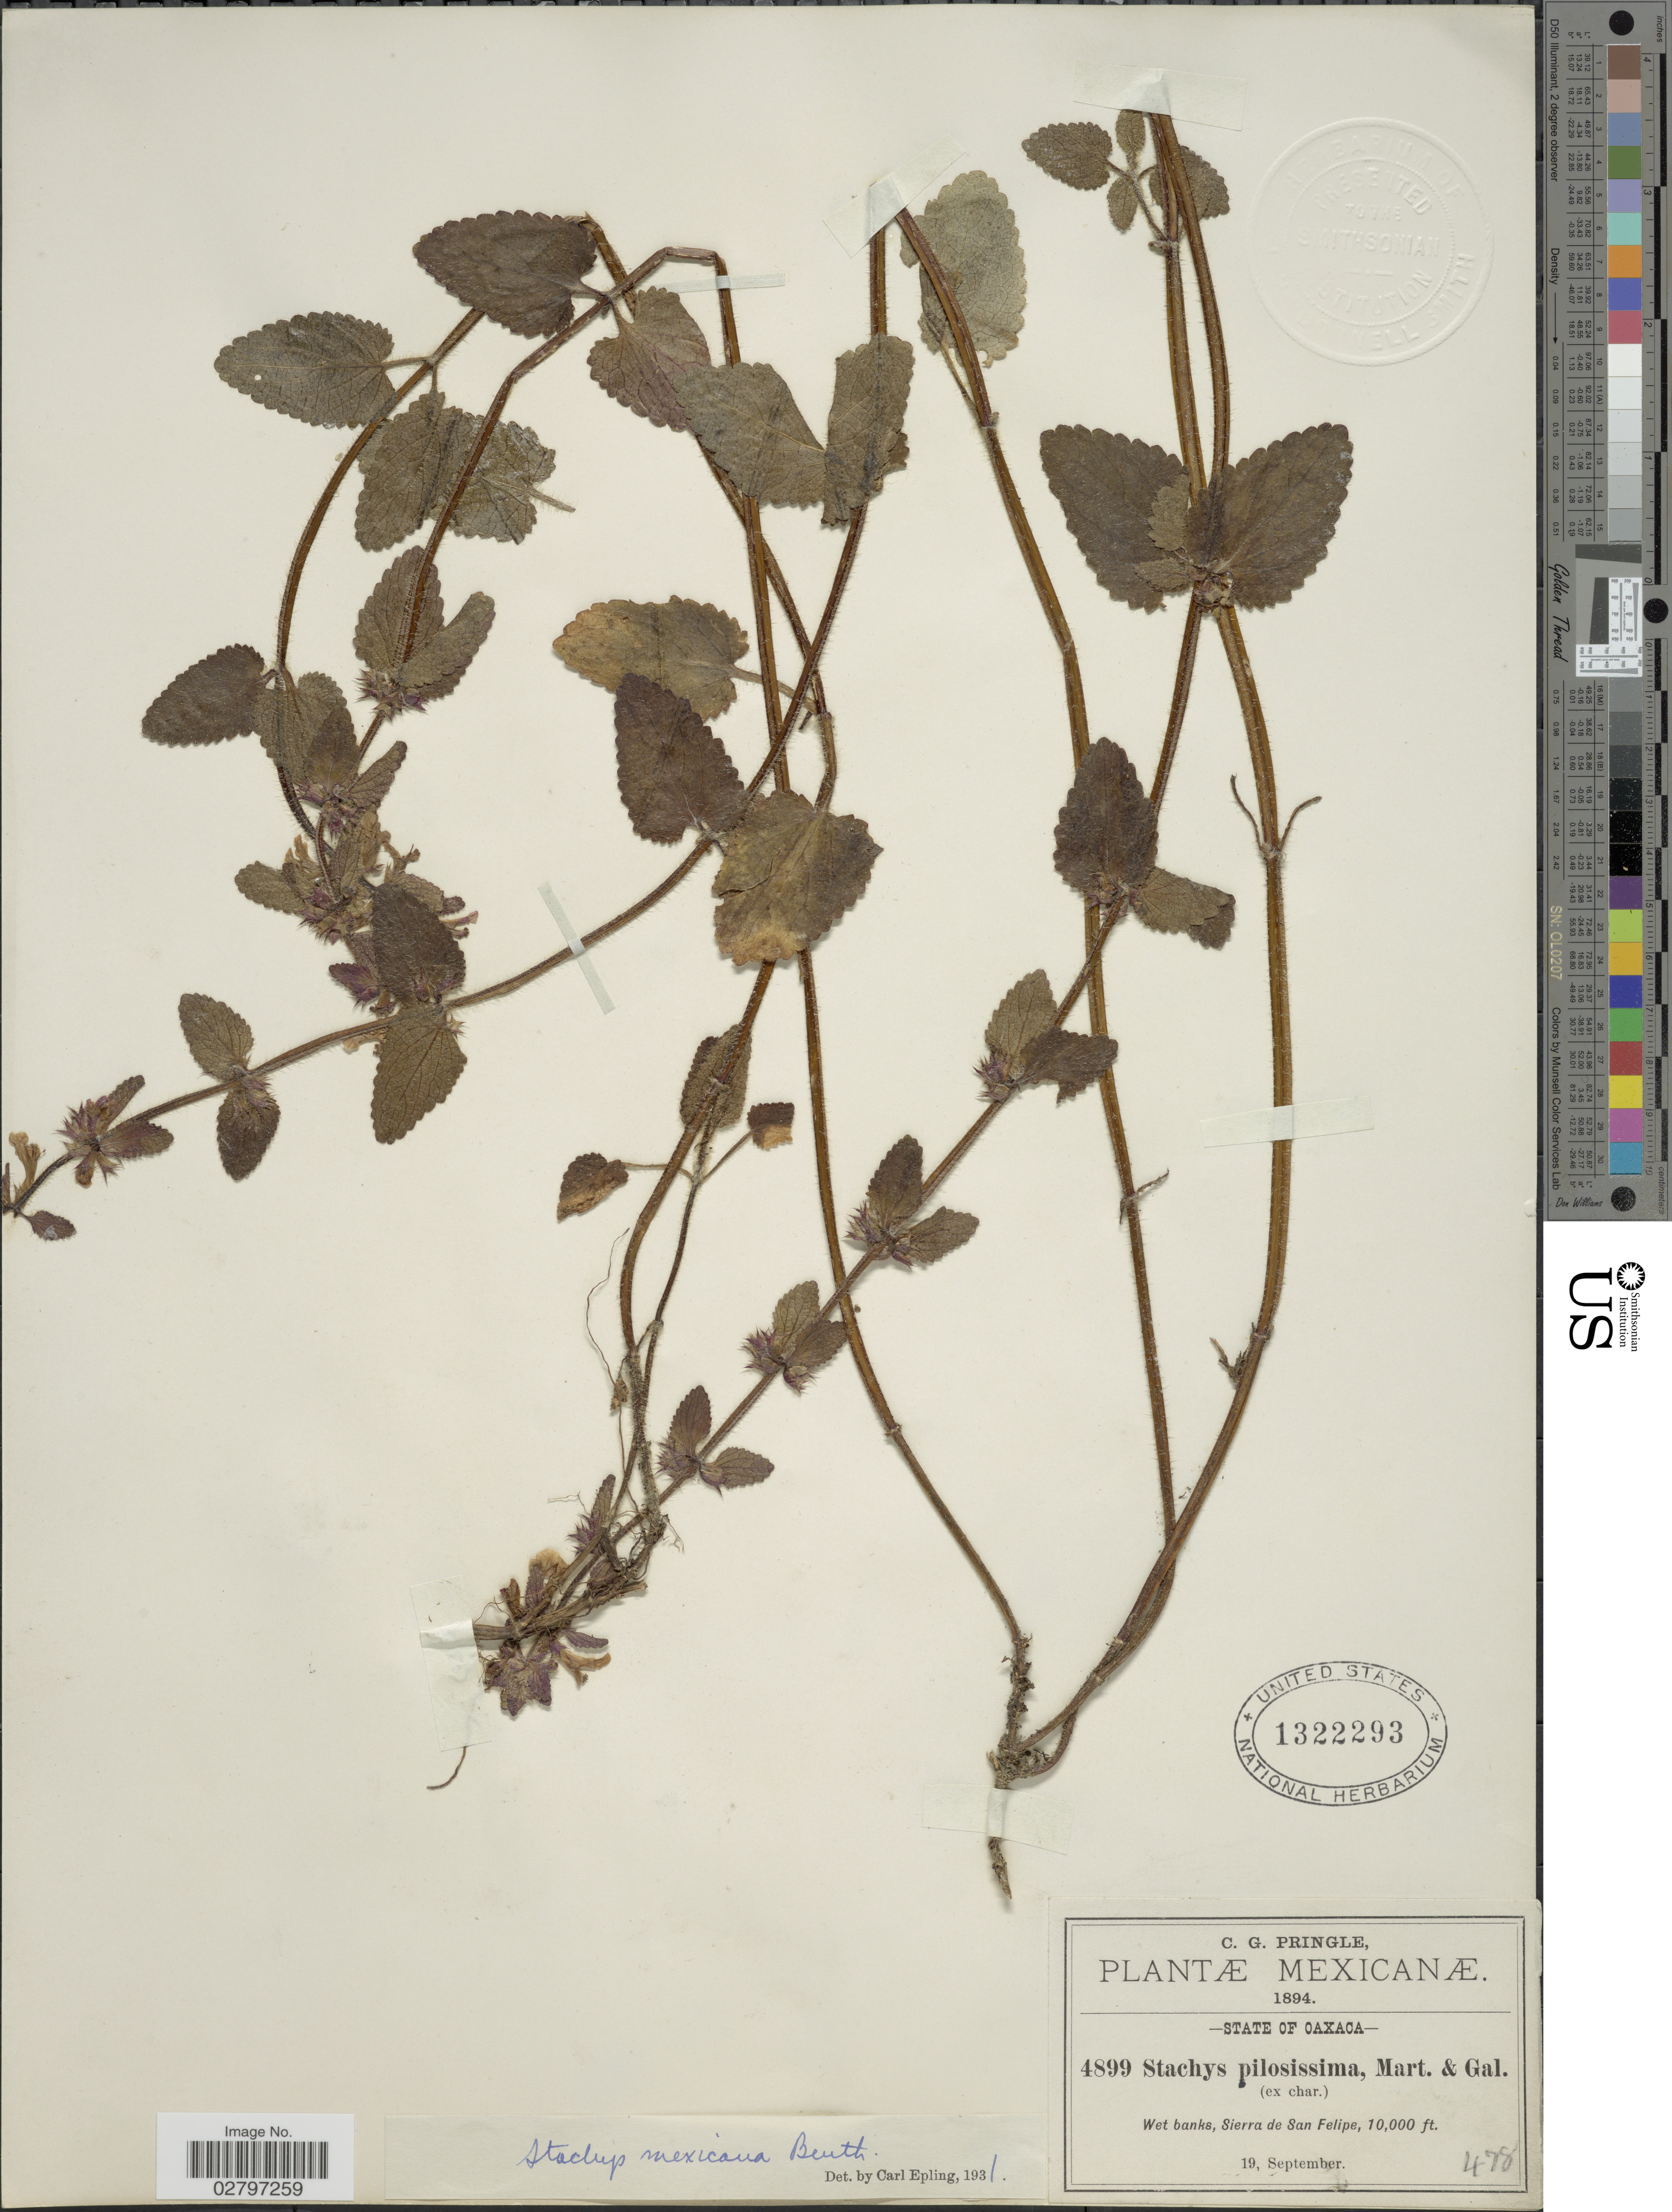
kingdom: Plantae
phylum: Tracheophyta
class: Magnoliopsida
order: Lamiales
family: Lamiaceae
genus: Stachys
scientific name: Stachys mexicana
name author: Benth.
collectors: C. G. Pringle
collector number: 4899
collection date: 1894-09-19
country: Mexico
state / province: Oaxaca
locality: Sierra de San Felipe.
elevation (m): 3048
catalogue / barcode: US 1322293